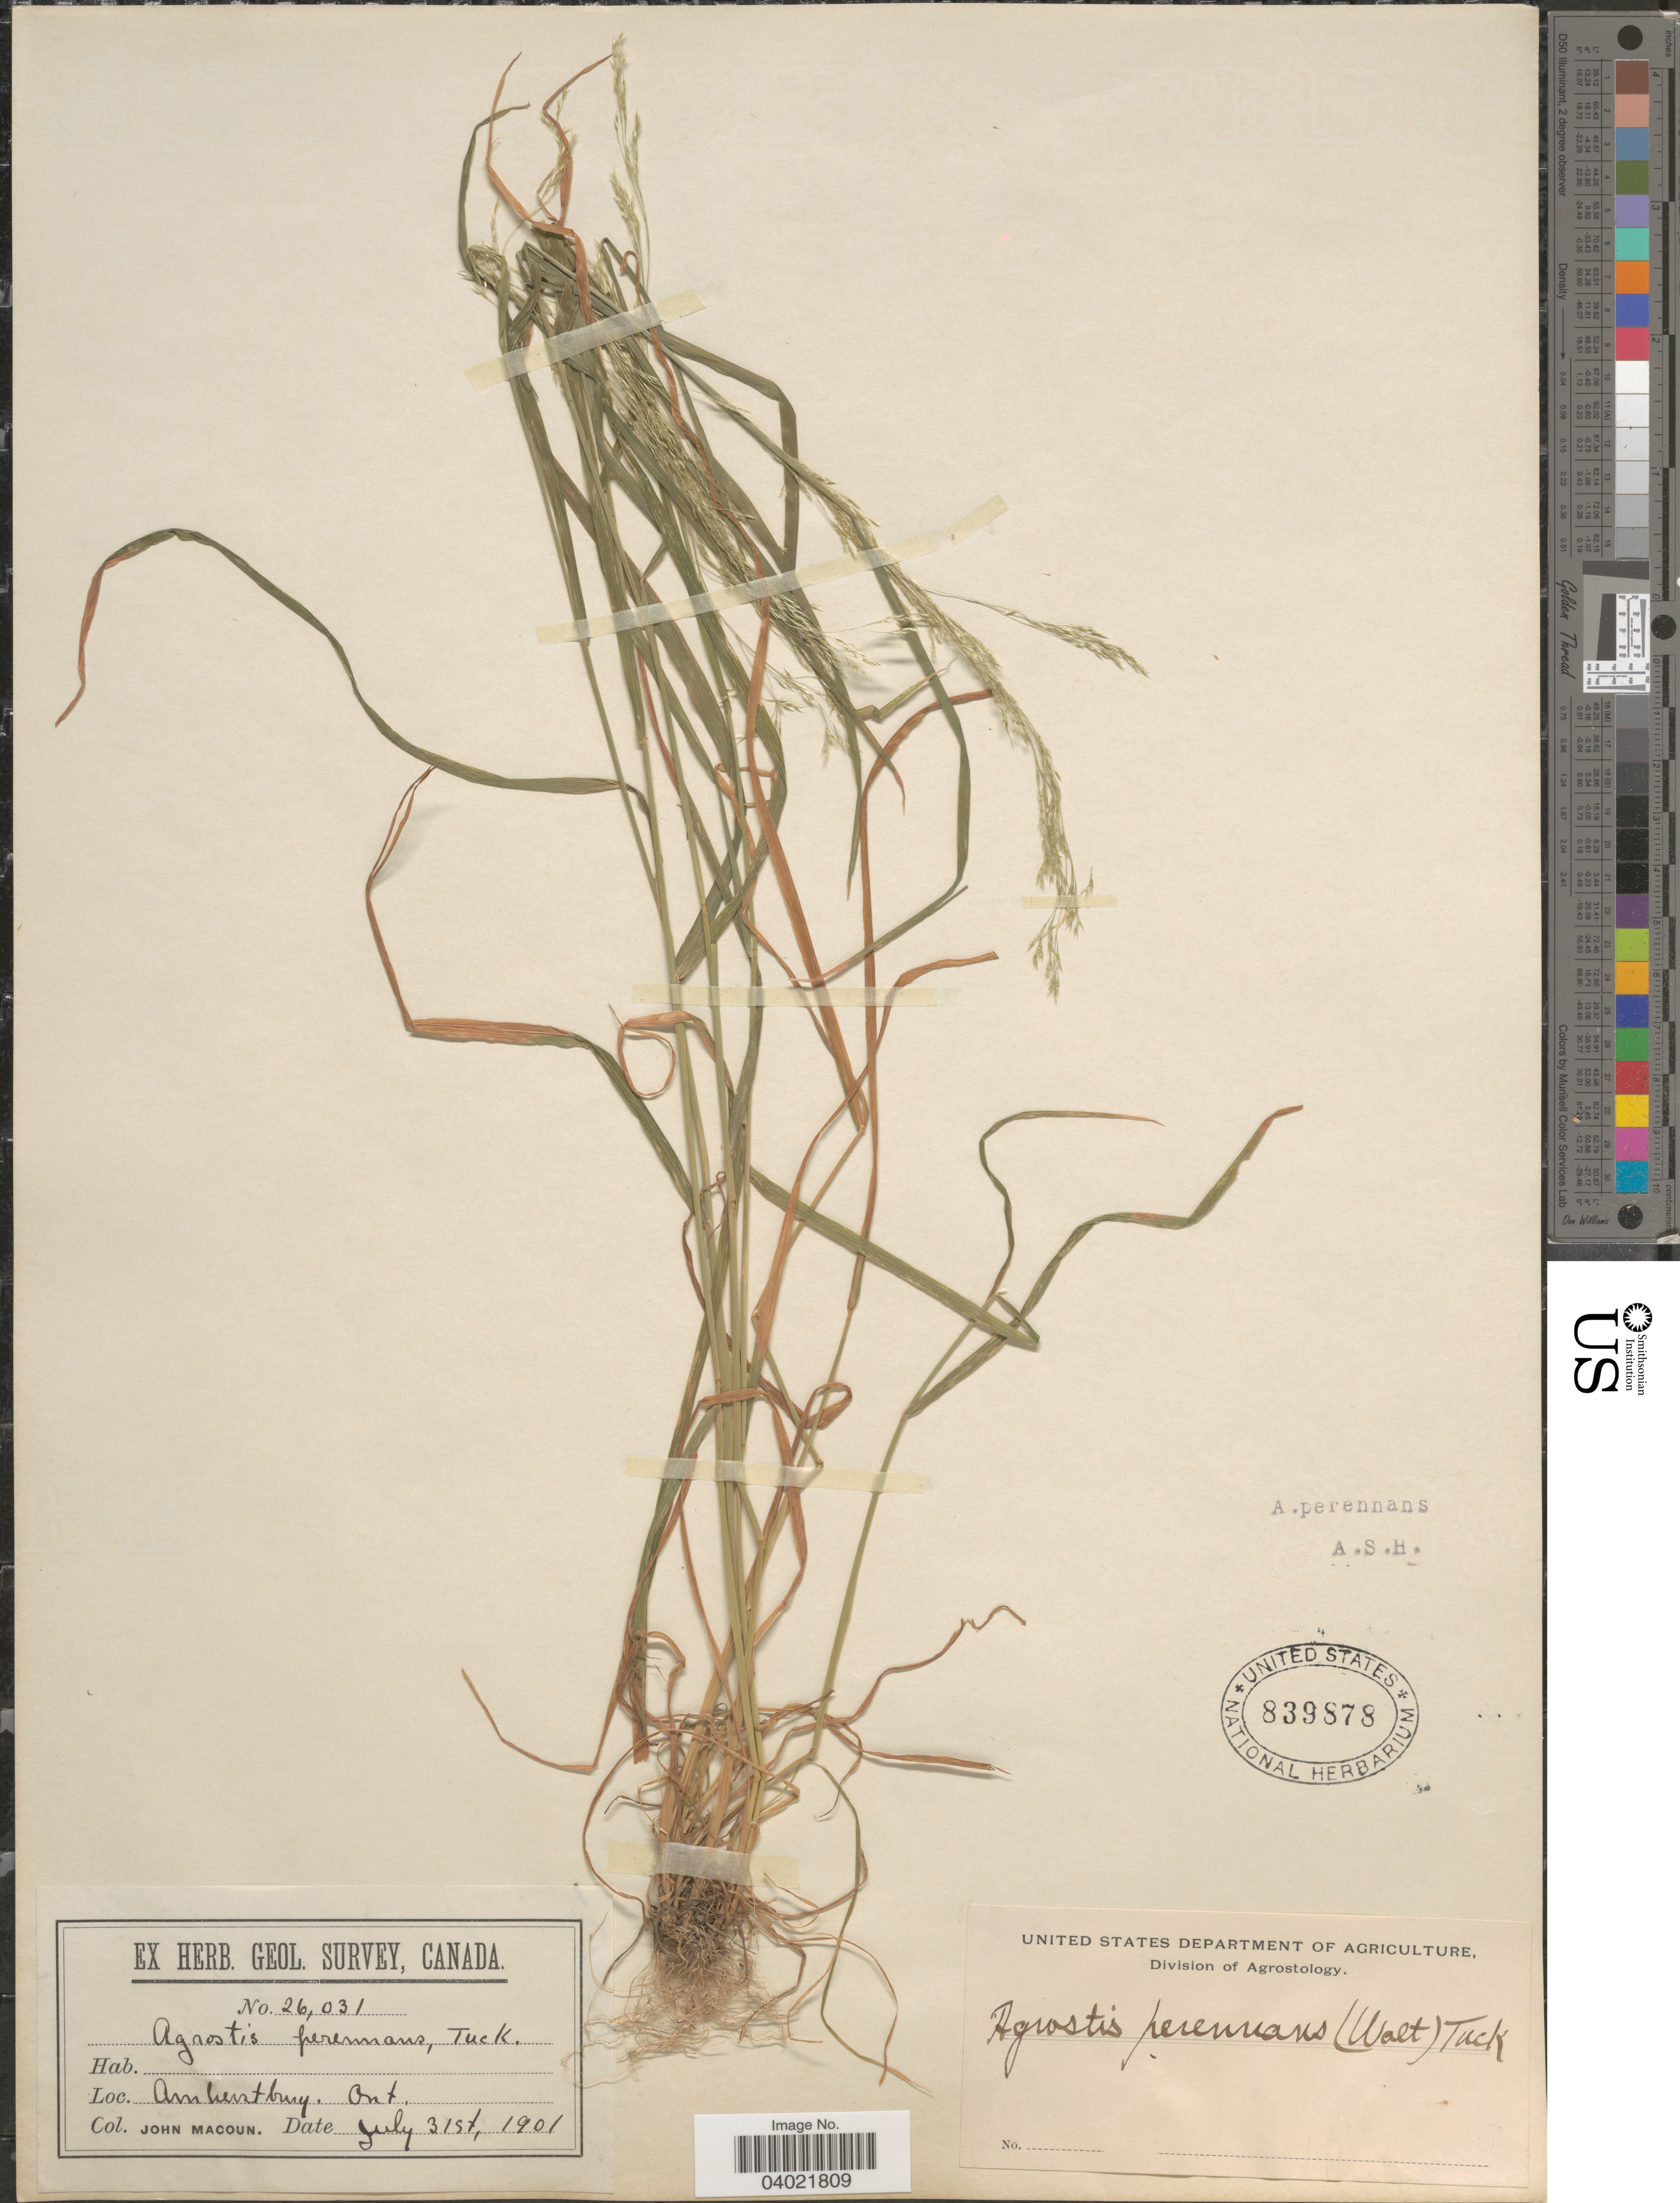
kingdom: Plantae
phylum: Tracheophyta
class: Liliopsida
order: Poales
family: Poaceae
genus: Agrostis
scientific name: Agrostis perennans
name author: (Walter) Tuck.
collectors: J. Macoun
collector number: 26031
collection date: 1901-07-31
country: Canada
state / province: Ontario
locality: Amherstburg.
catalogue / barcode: US 839878